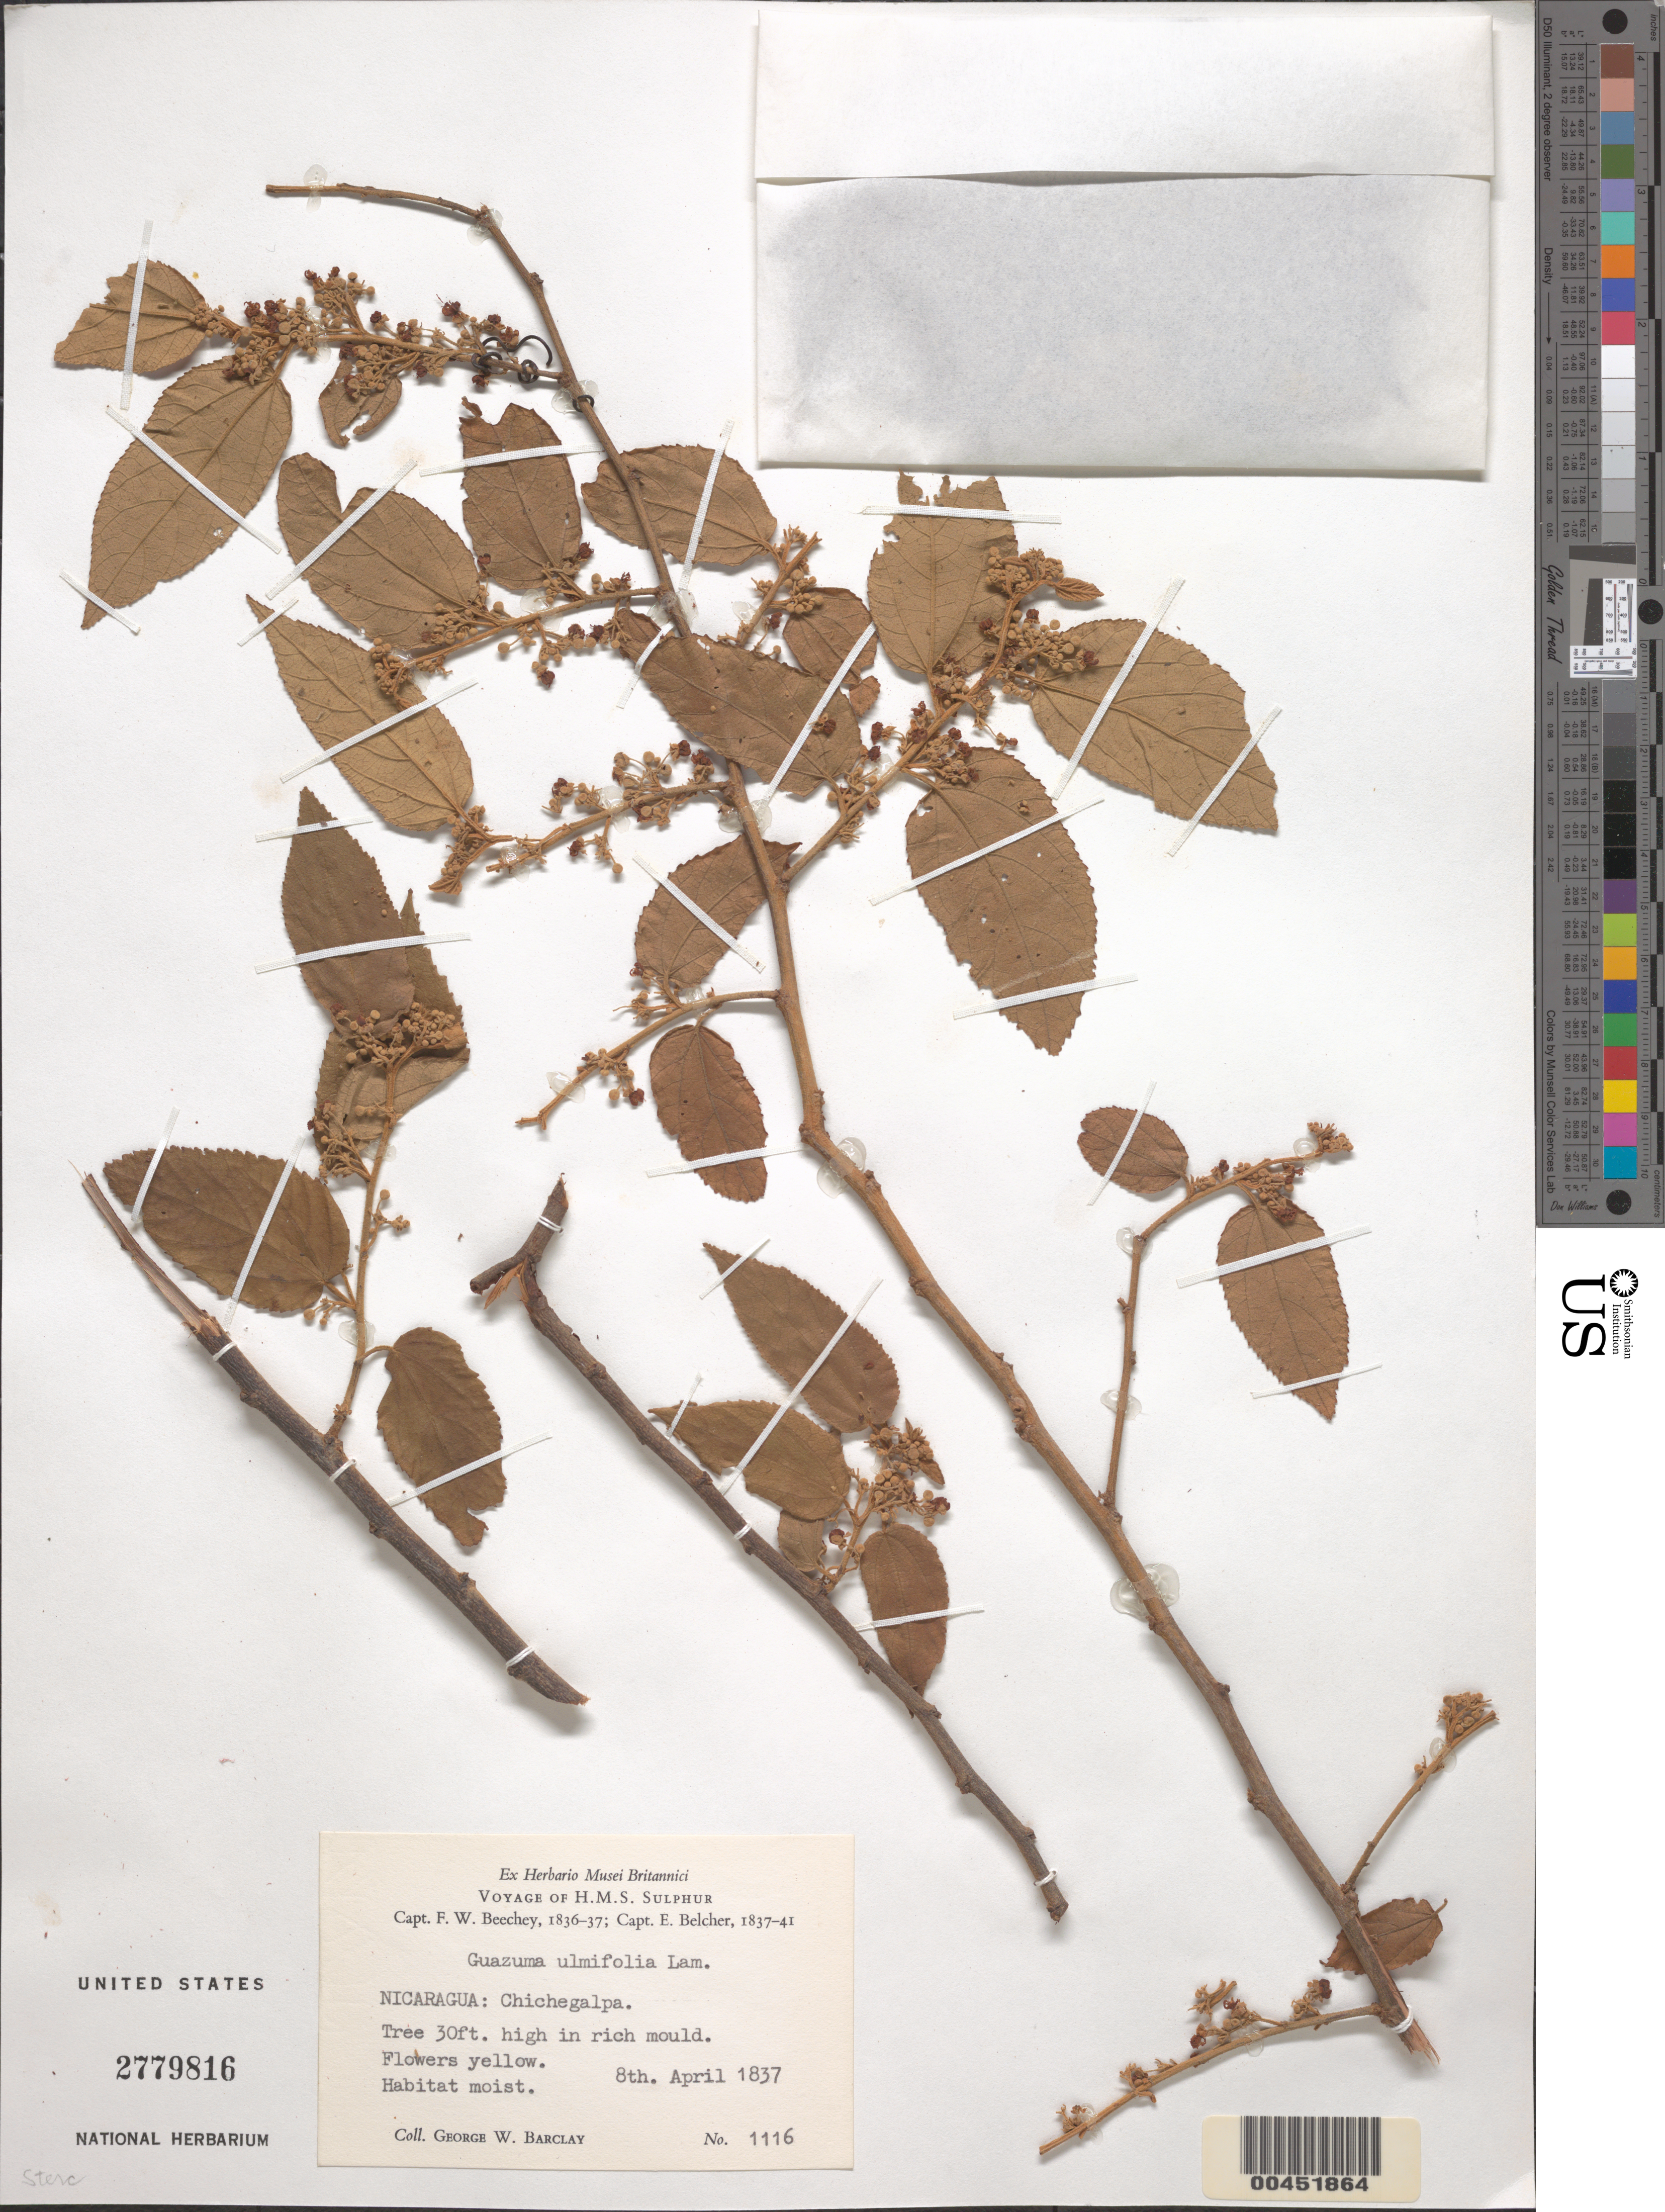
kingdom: Plantae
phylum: Tracheophyta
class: Magnoliopsida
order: Malvales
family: Malvaceae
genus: Guazuma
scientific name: Guazuma ulmifolia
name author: Lam.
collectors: G. W. Barclay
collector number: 1116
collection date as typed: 08 Apr 1837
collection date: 1837-04-08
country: Nicaragua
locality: Chichegalpa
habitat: habitat moist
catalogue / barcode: US 2779816